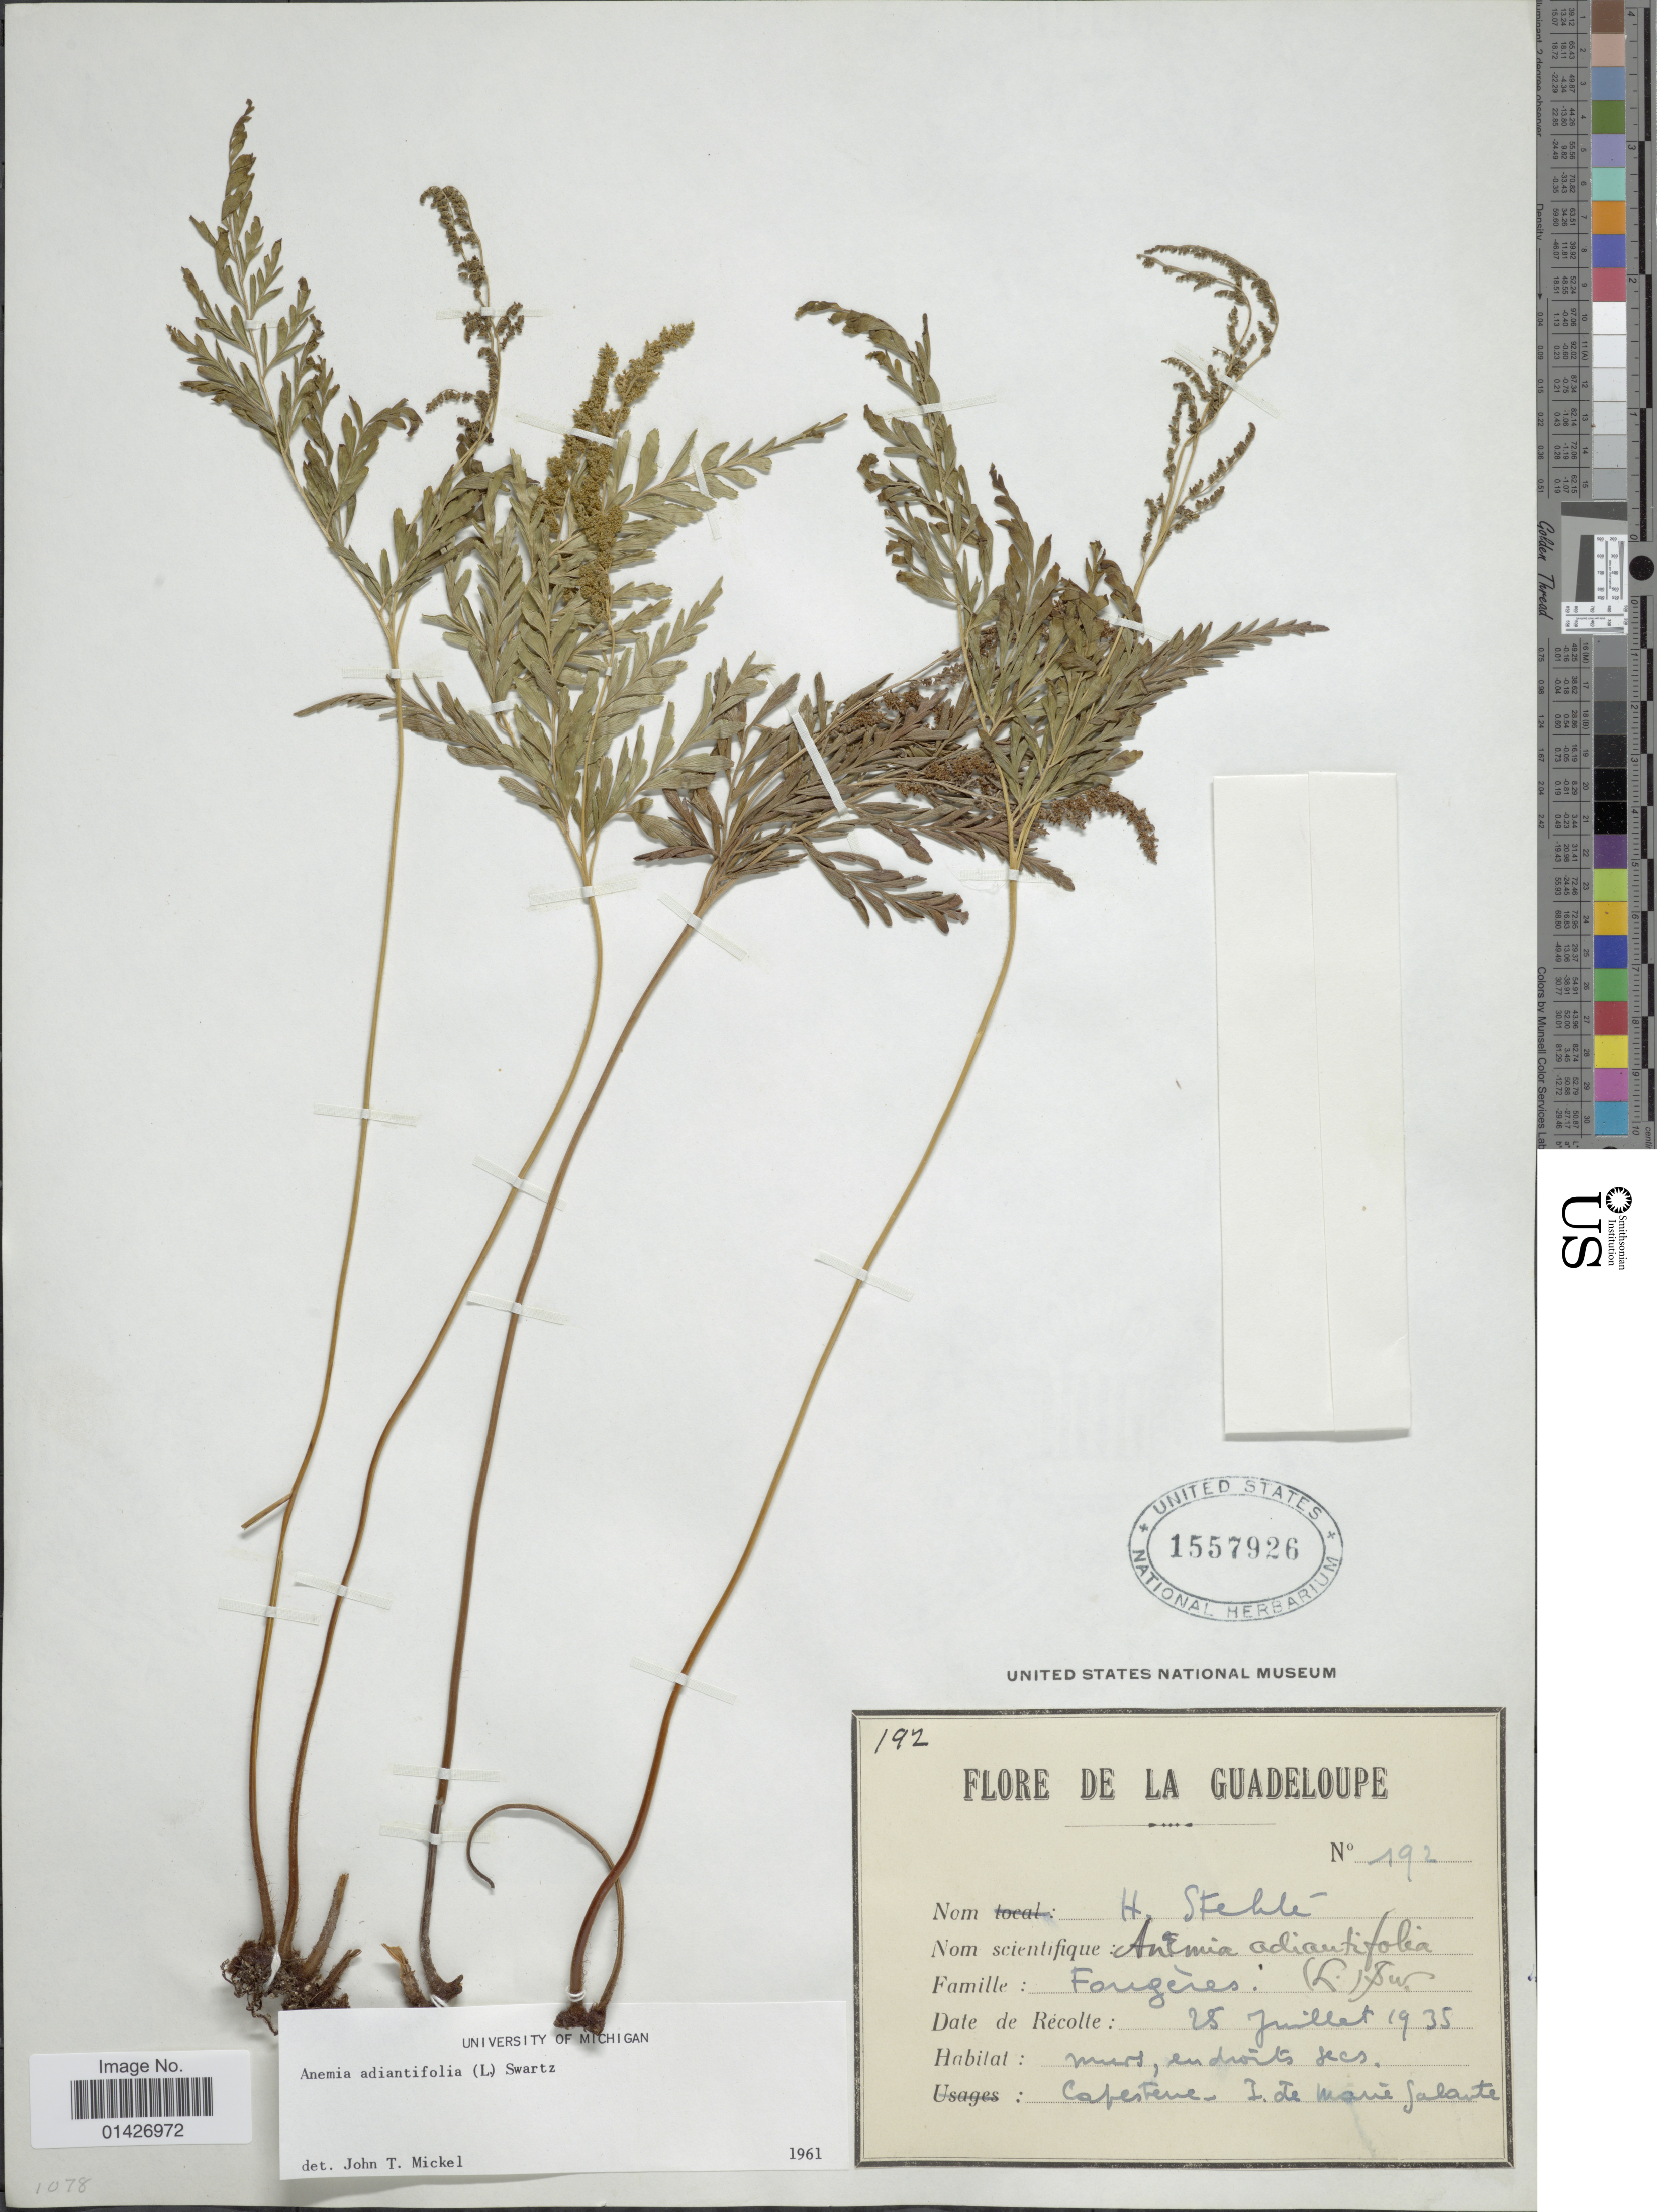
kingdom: Plantae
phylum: Tracheophyta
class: Polypodiopsida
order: Schizaeales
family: Anemiaceae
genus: Anemia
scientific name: Anemia adiantifolia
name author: (L.) Sw.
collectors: H. Stehlé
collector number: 192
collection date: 1935-07-25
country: Guadeloupe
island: Leeward Is.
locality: Marie-Galante Island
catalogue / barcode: US 1557926